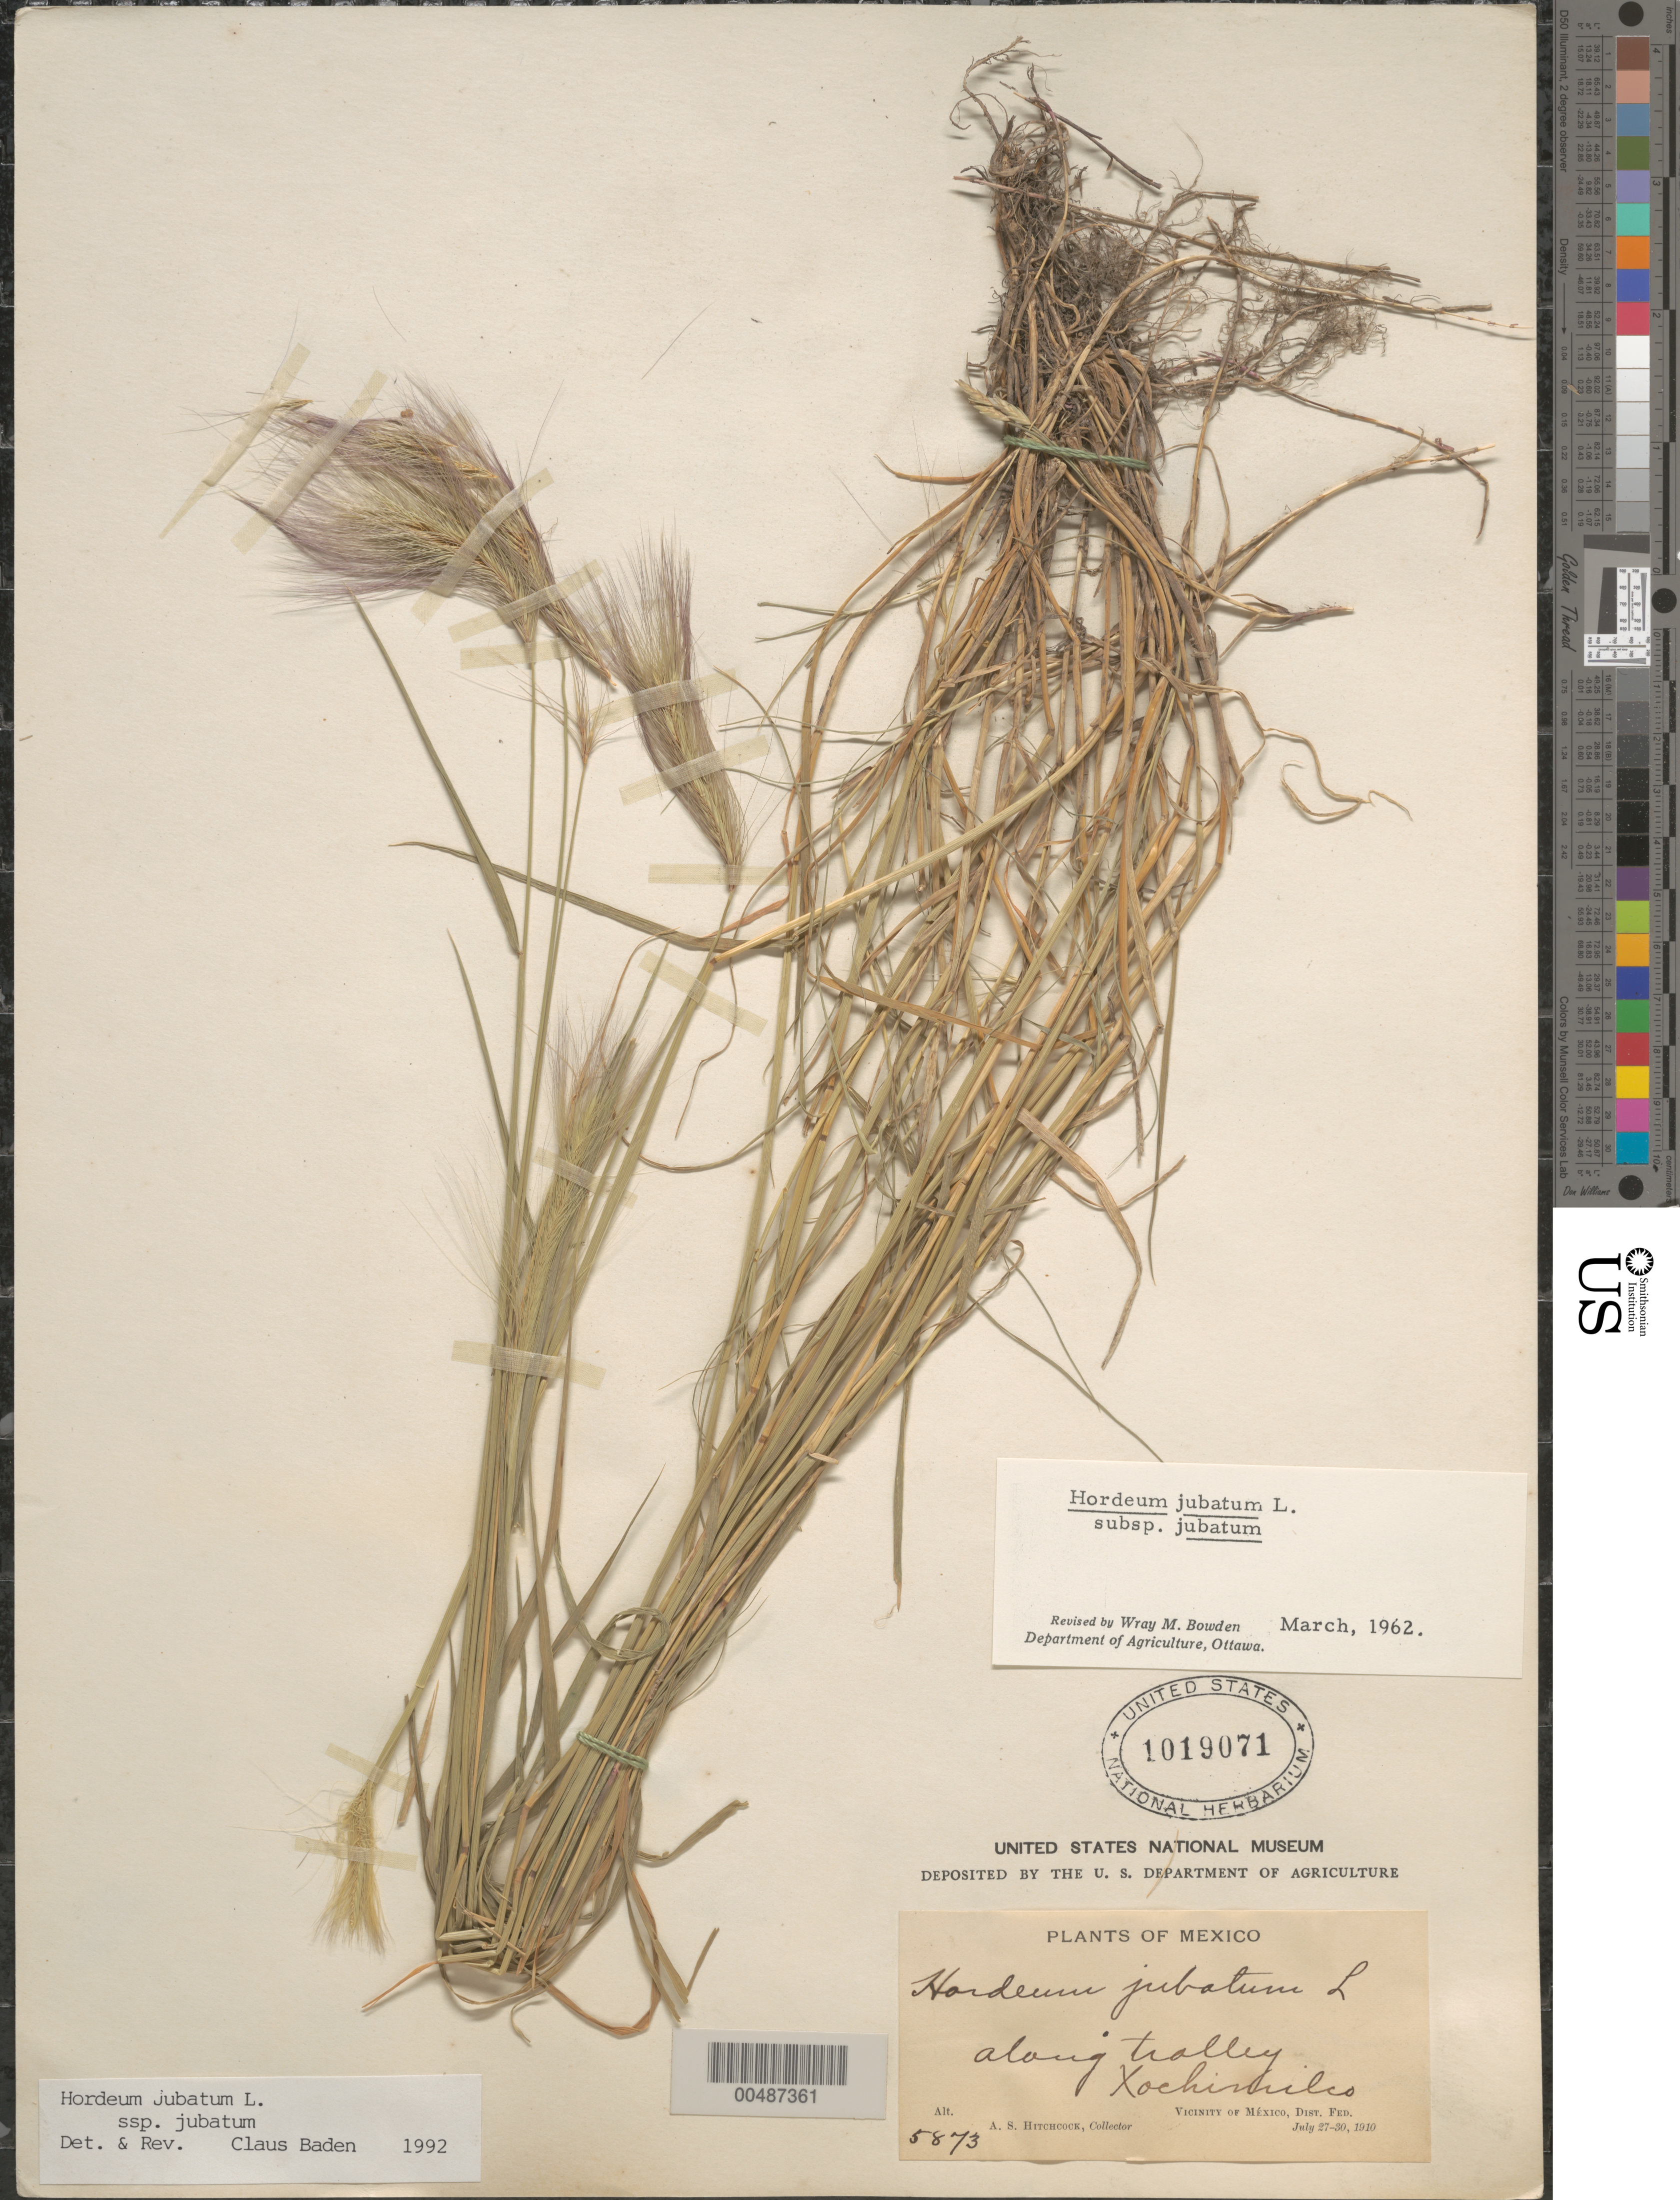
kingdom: Plantae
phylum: Tracheophyta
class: Liliopsida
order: Poales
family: Poaceae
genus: Hordeum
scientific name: Hordeum jubatum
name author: L.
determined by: Baden, C.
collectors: A. S. Hitchcock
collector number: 5873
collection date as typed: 27 Jul 1910 to 30 Jul 1910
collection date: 1910-07-27/1910-07-30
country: Mexico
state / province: Distrito Federal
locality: Xochimilco, vicinity of México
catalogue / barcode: US 1019071